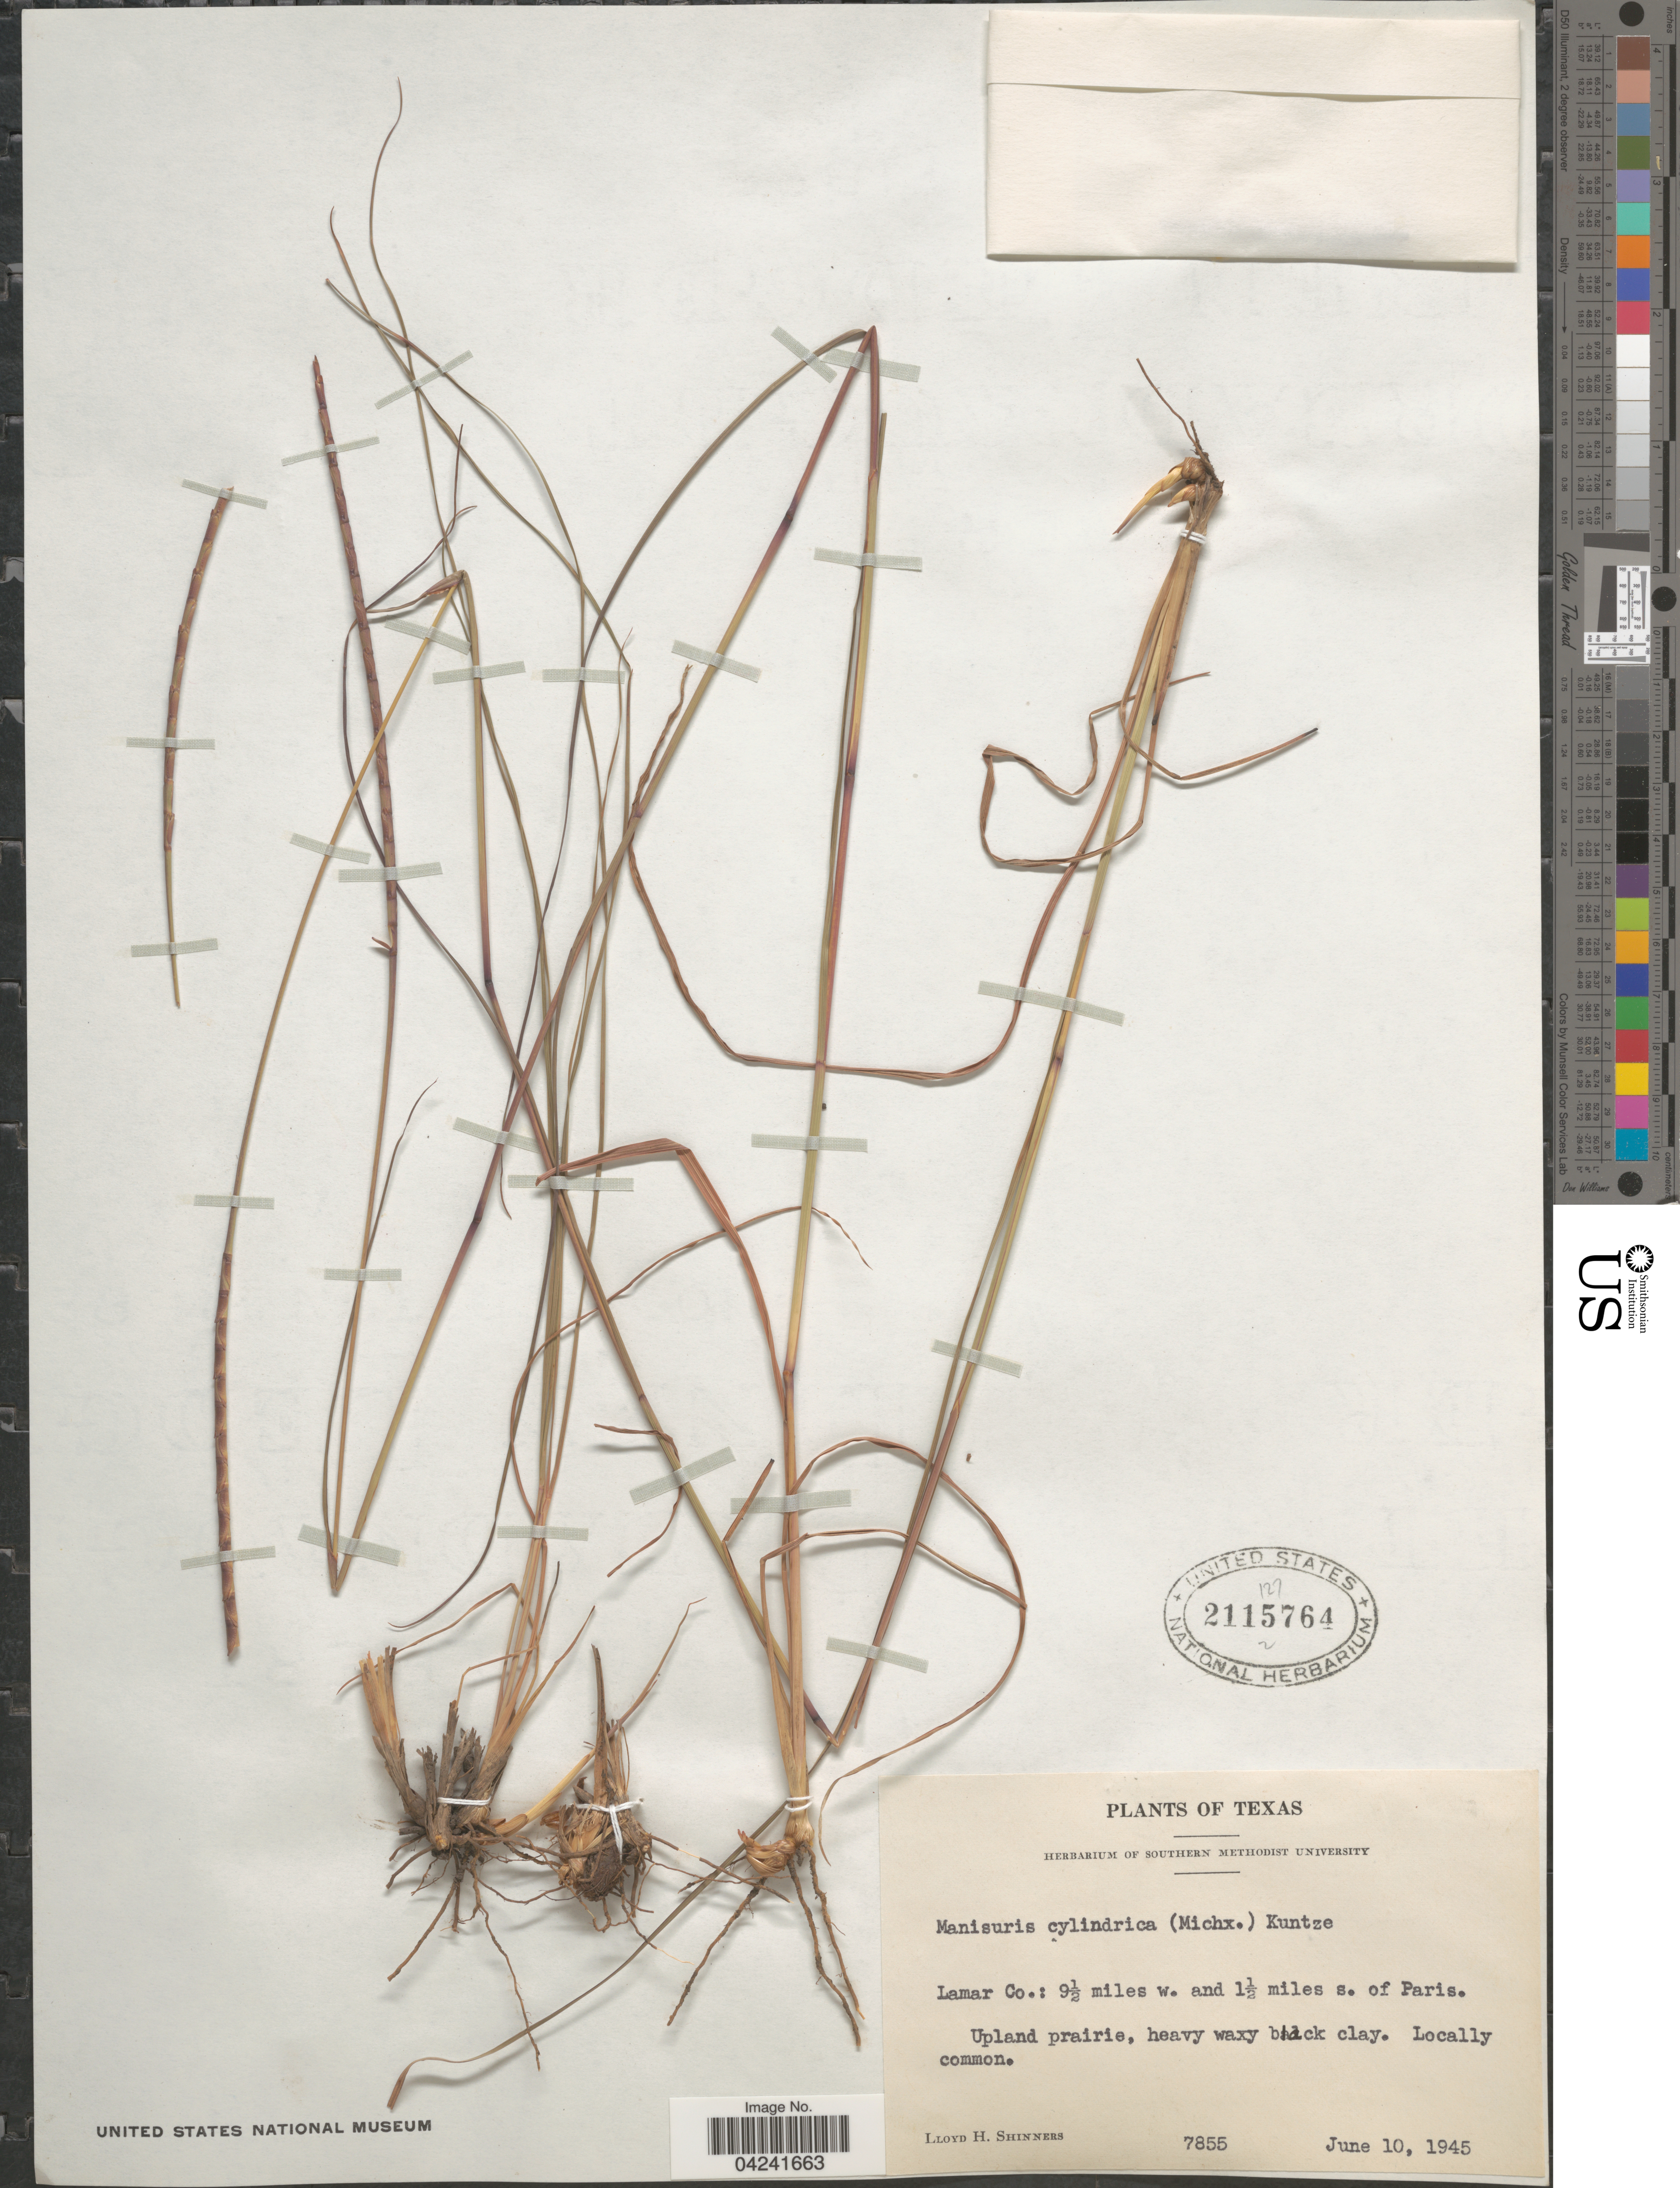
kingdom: Plantae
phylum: Tracheophyta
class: Liliopsida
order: Poales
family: Poaceae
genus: Mnesithea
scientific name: Mnesithea cylindrica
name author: (Michx.) de Koning & Sosef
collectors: L. H. Shinners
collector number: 7855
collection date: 1945-06-10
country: United States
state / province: Texas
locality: Lamar Co.: 9½ miles w. and 1½ miles s. of Paris.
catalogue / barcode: US 2115764